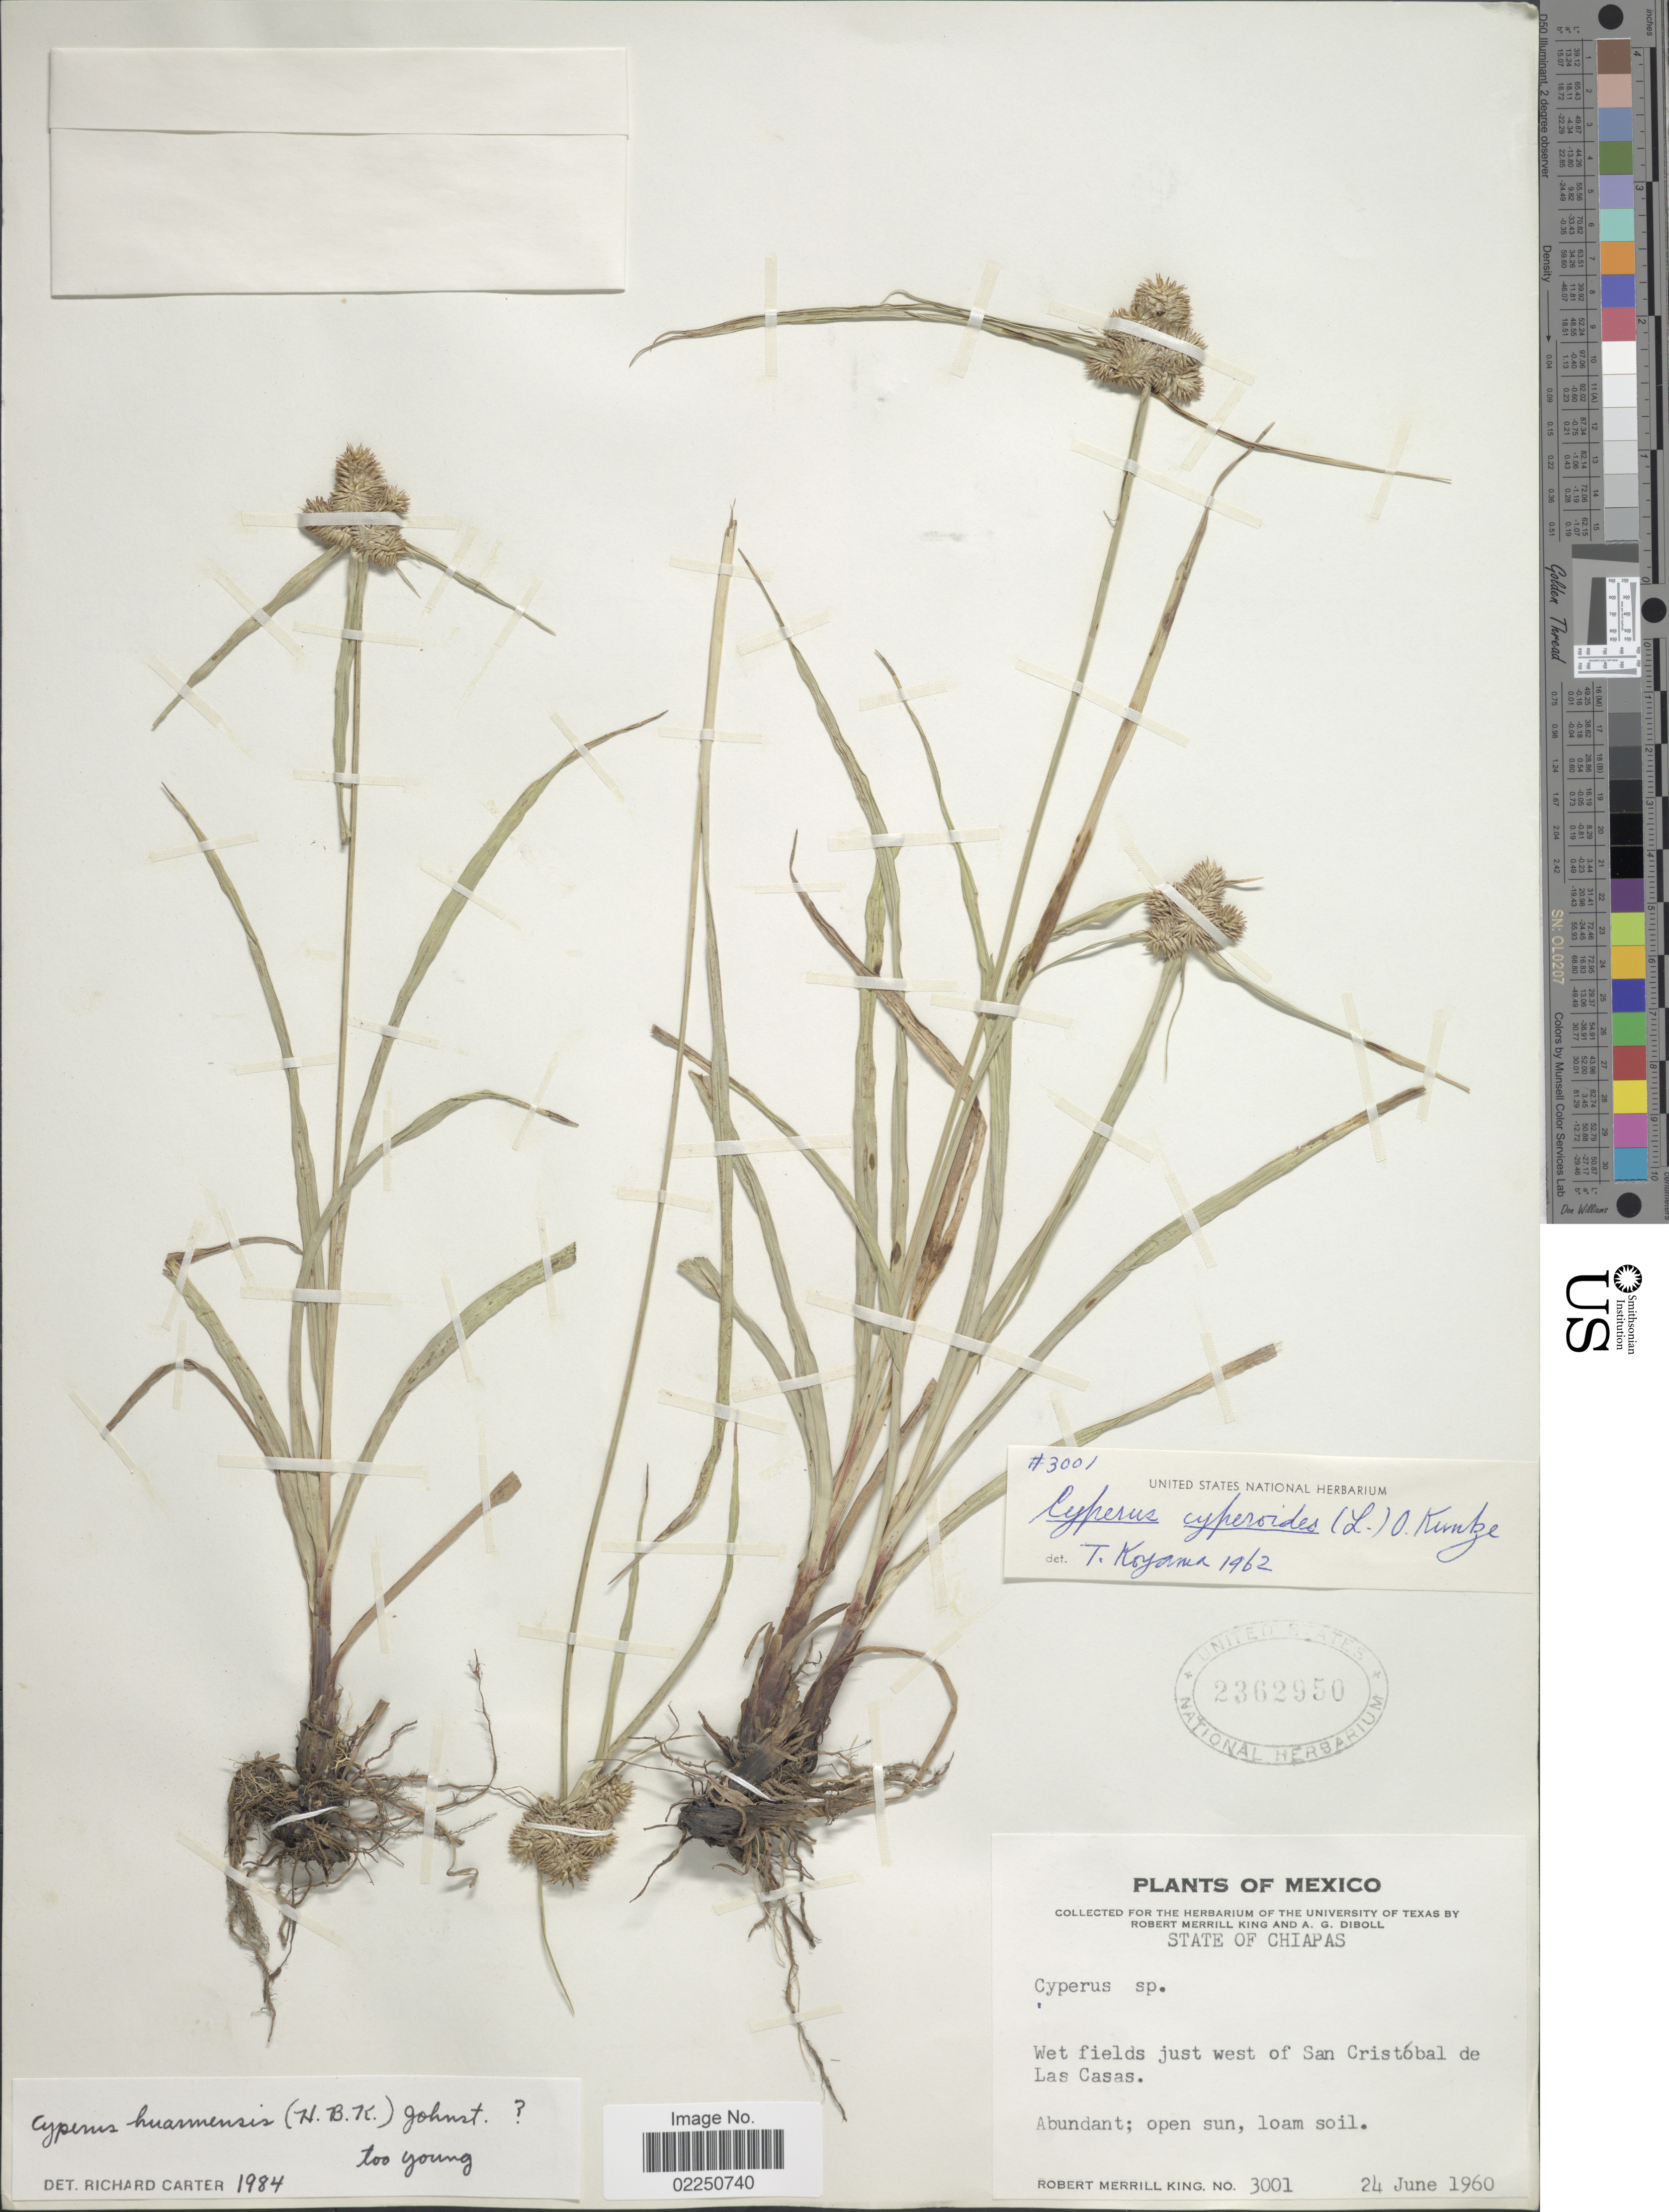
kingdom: Plantae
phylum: Tracheophyta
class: Liliopsida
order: Poales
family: Cyperaceae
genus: Cyperus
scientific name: Cyperus aggregatus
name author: (Willd.) Endl.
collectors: R. M. King & A. Diboll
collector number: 3001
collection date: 1960-06-24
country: Mexico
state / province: Chiapas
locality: Wet field just west of San Cristobal de Las Casas.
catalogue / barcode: US 2362950